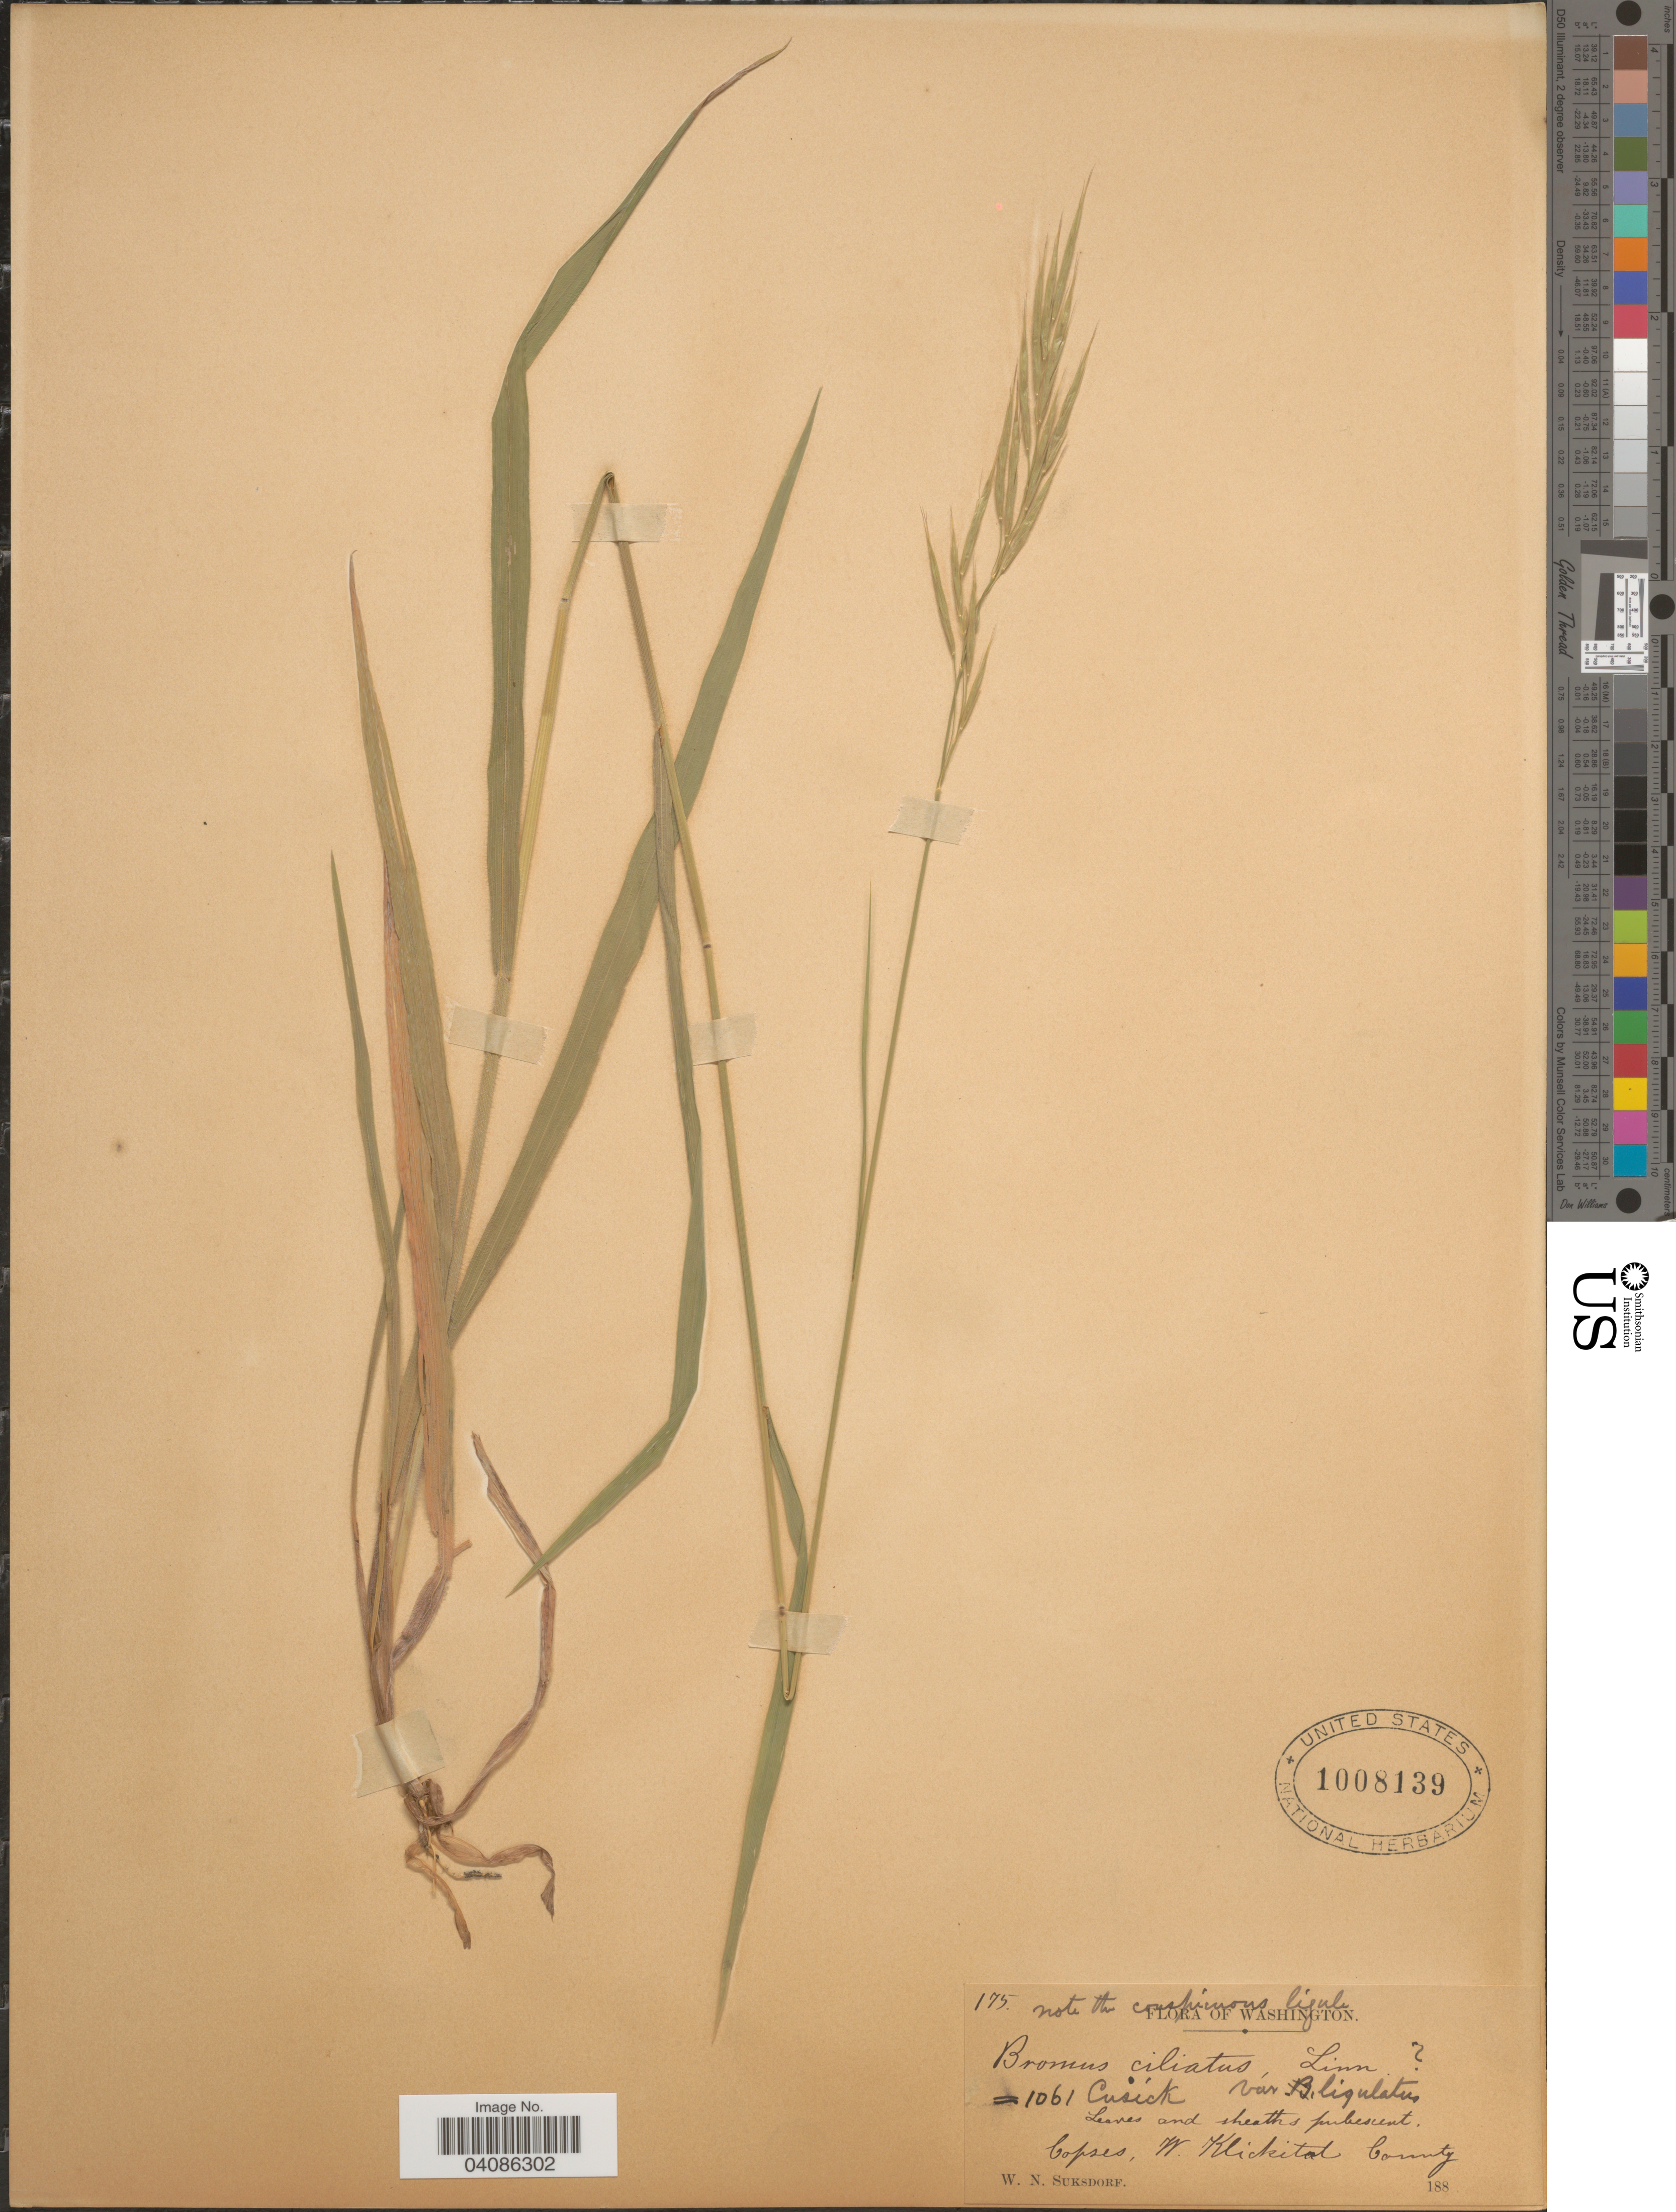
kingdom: Plantae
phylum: Tracheophyta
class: Liliopsida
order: Poales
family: Poaceae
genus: Bromus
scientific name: Bromus vulgaris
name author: (Hook.) Shear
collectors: W. N. Suksdorf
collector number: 175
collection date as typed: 188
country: United States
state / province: Washington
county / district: Klickitat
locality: Copses, W. Klickitat County.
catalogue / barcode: US 1008139